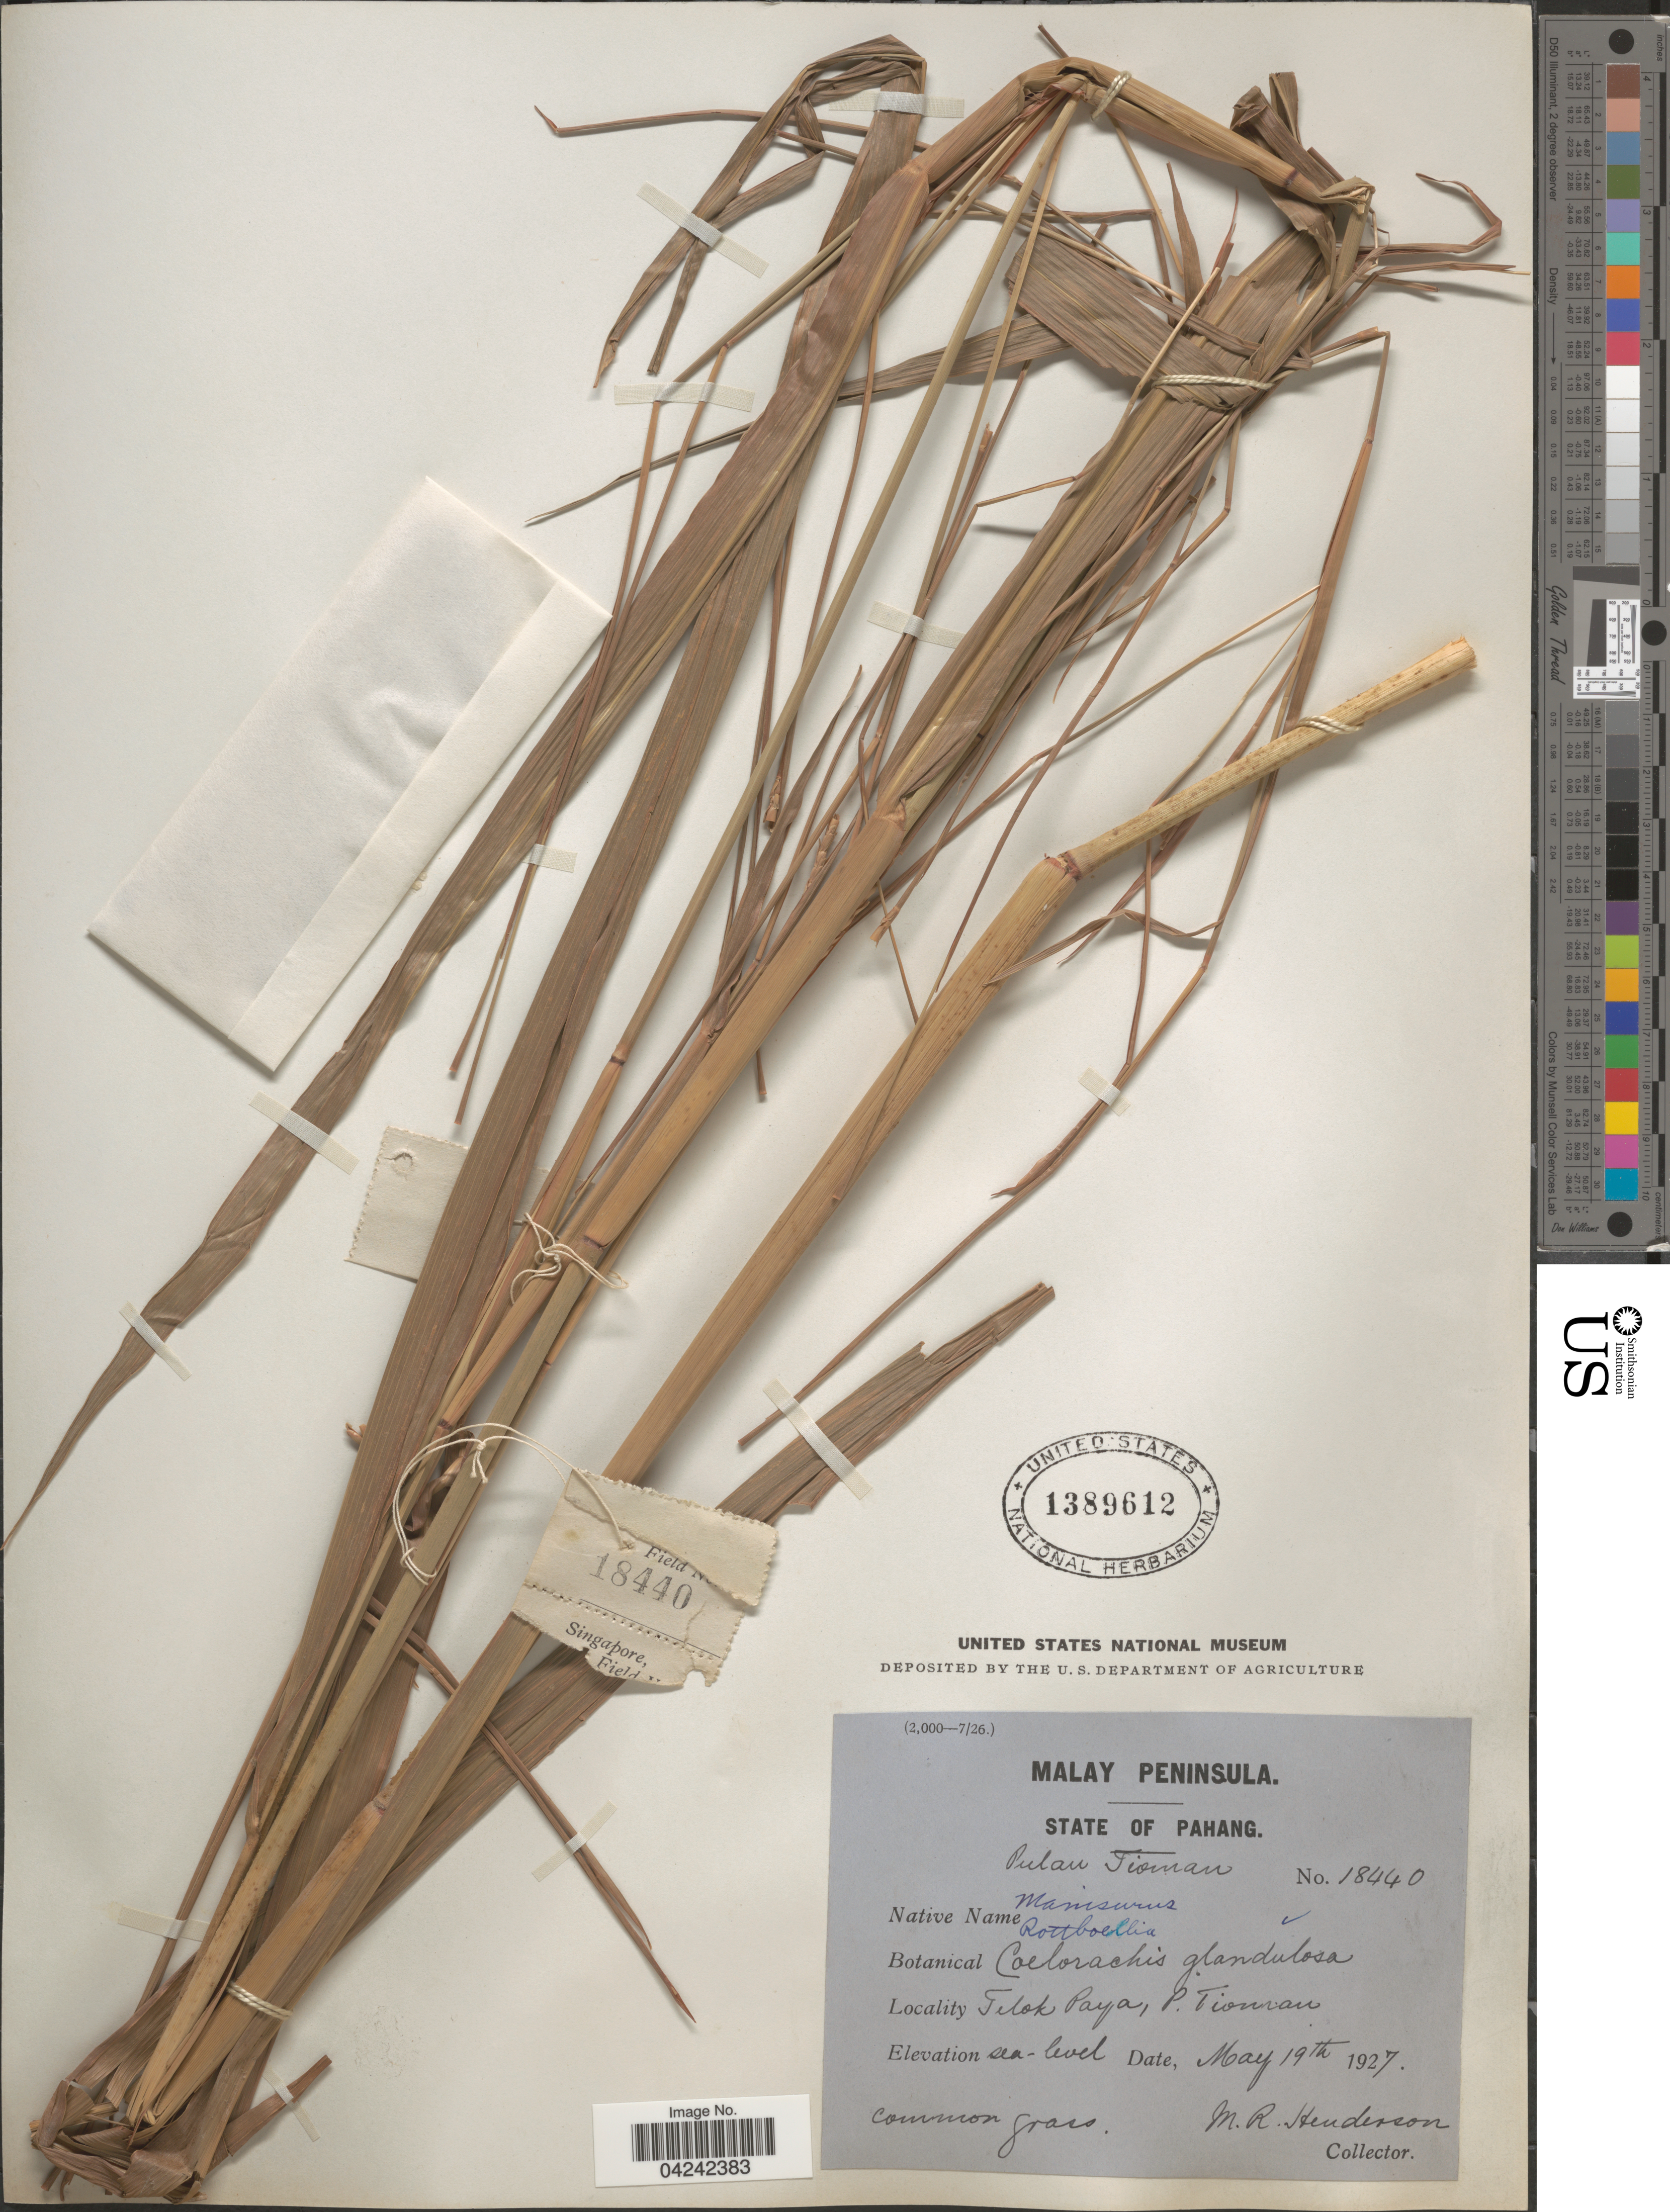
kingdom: Plantae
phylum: Tracheophyta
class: Liliopsida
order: Poales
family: Poaceae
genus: Rottboellia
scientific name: Rottboellia glandulosa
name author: Trin.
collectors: M. Henderson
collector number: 18440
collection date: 1927-05-19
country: Malaysia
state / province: Pahang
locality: Malay Peninsula. Pulau Tioman. Telok Paya, P. Tioman.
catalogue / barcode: US 1389612